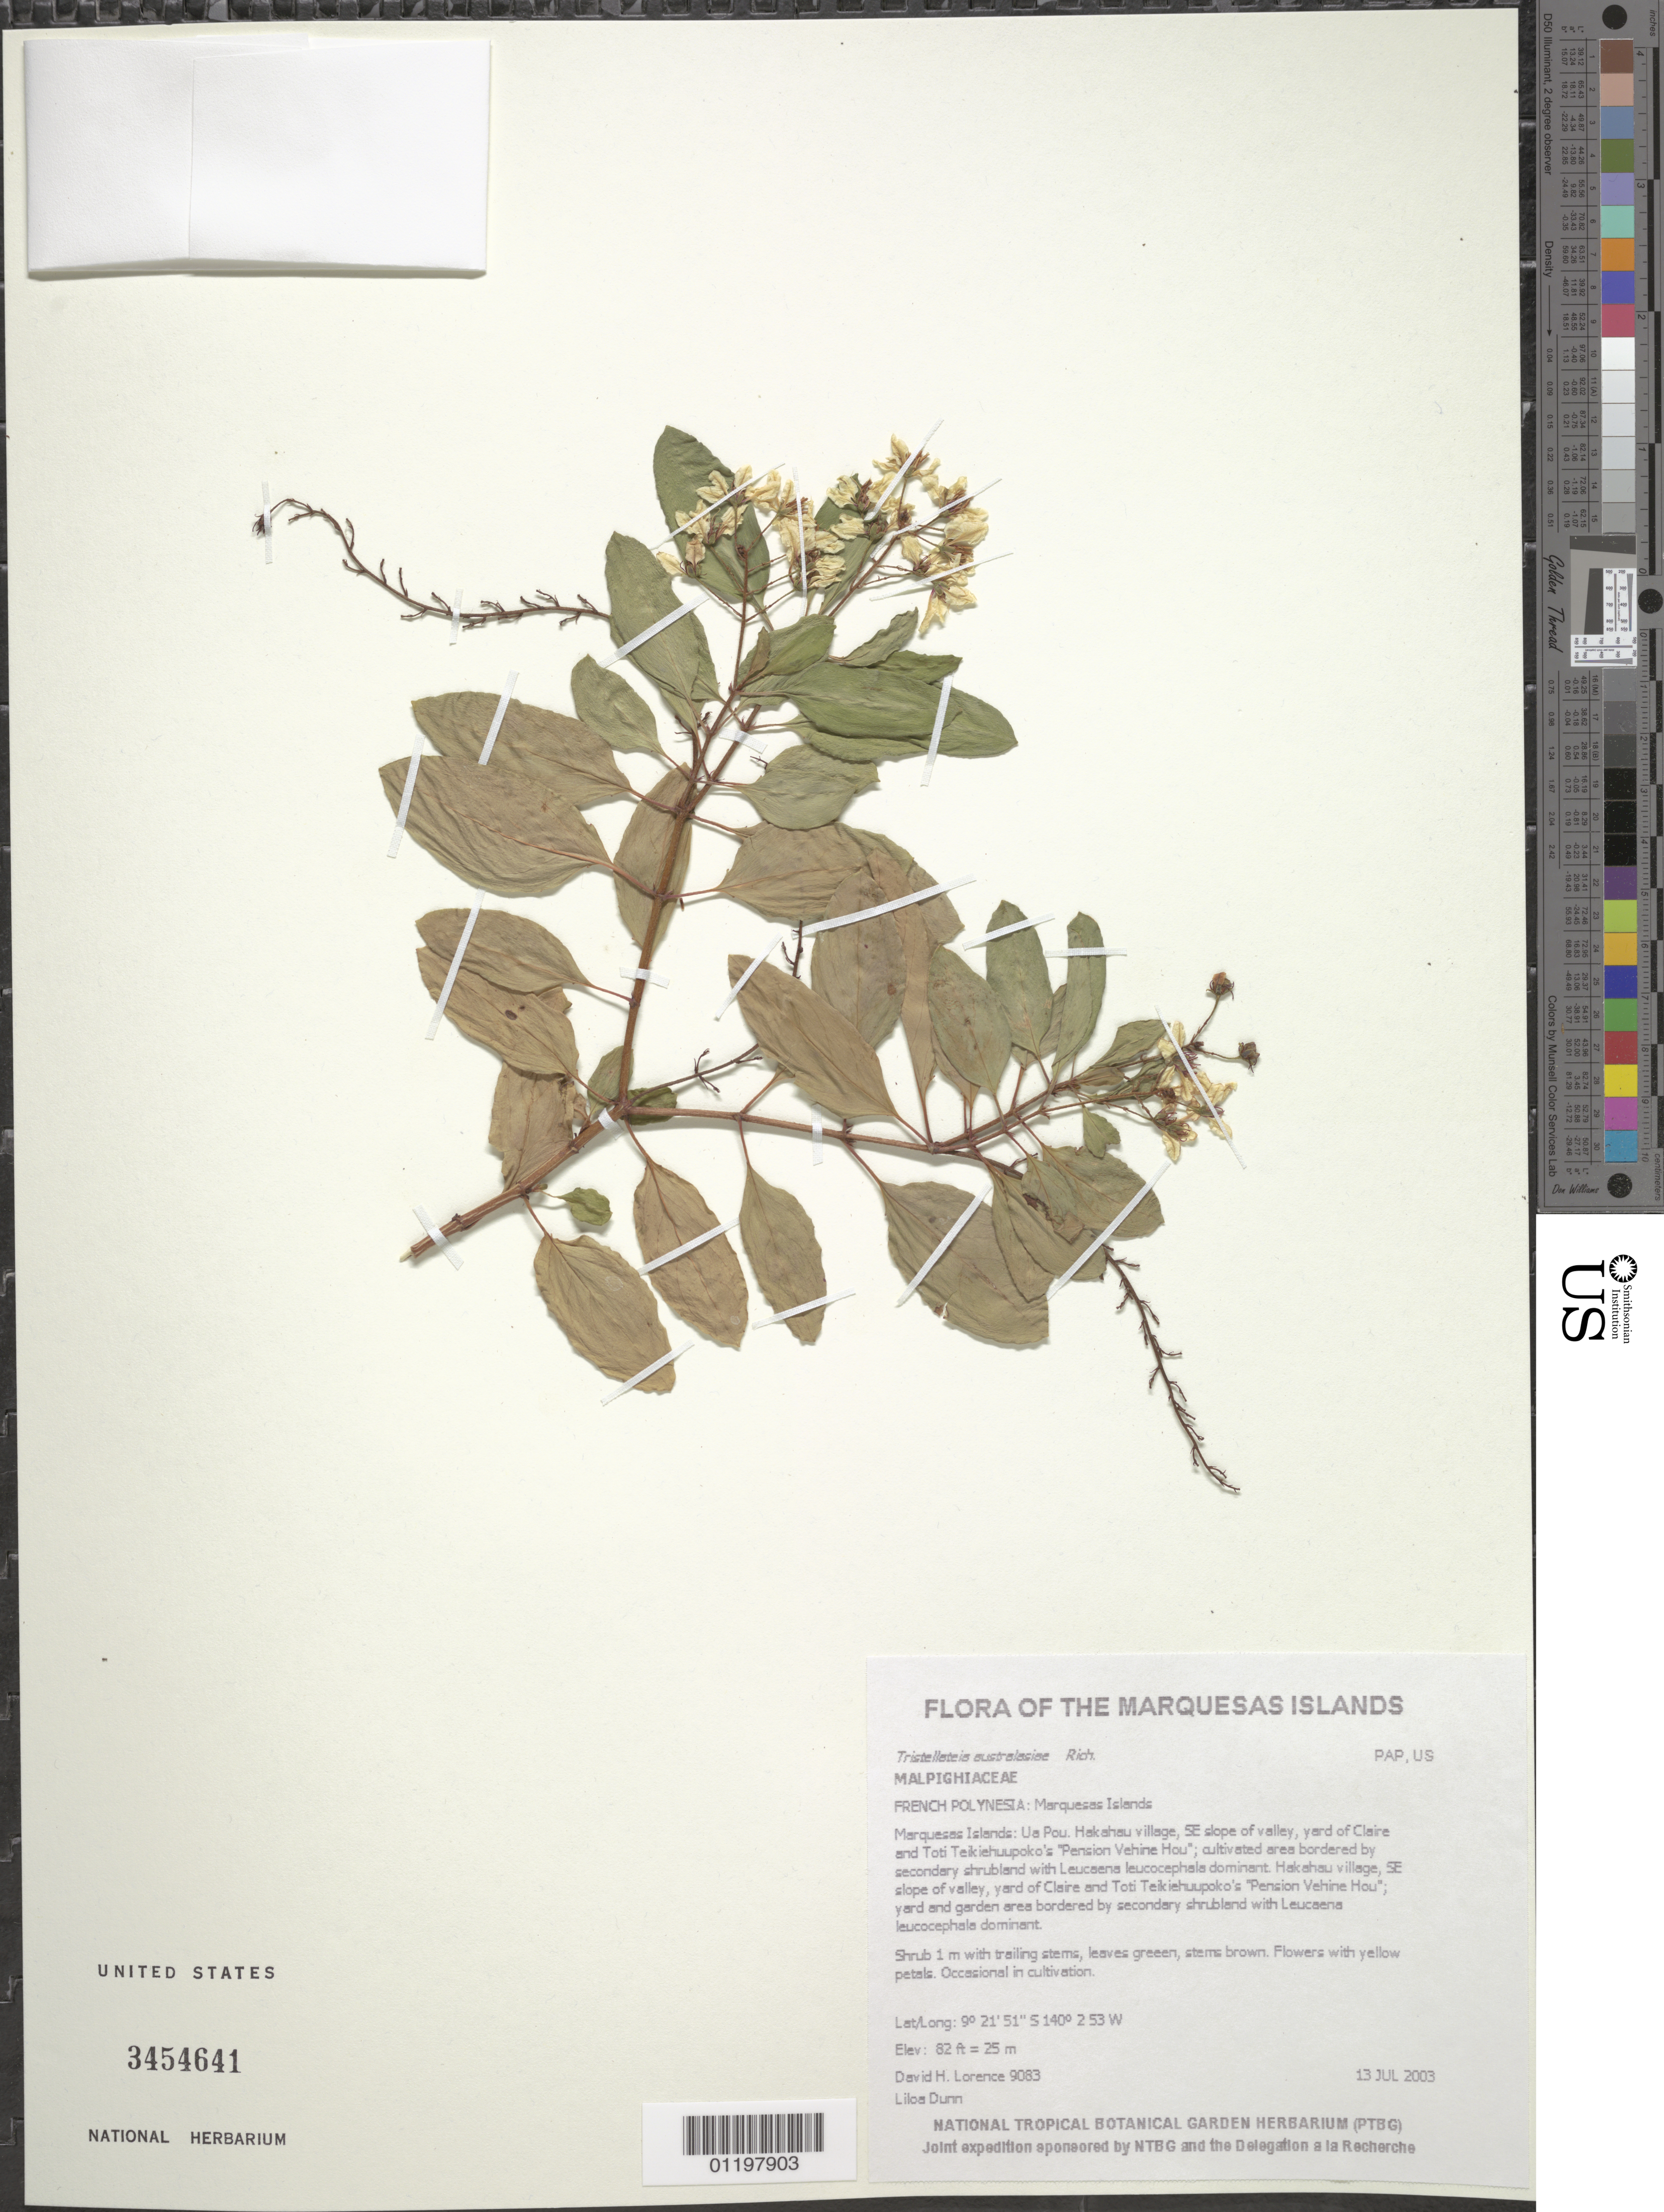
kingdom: Plantae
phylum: Tracheophyta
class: Magnoliopsida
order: Malpighiales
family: Malpighiaceae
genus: Tristellateia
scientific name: Tristellateia australasiae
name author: A. Rich.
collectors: D. Lorence & L. Dunn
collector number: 9083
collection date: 2003-07-13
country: French Polynesia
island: Ua Pou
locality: Hakahau village, SE slope of valley, yard of Claire and Toti Teikiehuupoko's "Pension Vehine Hou"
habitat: Cultivated area bordered by secondary shrubland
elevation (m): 25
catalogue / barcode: US 3454641